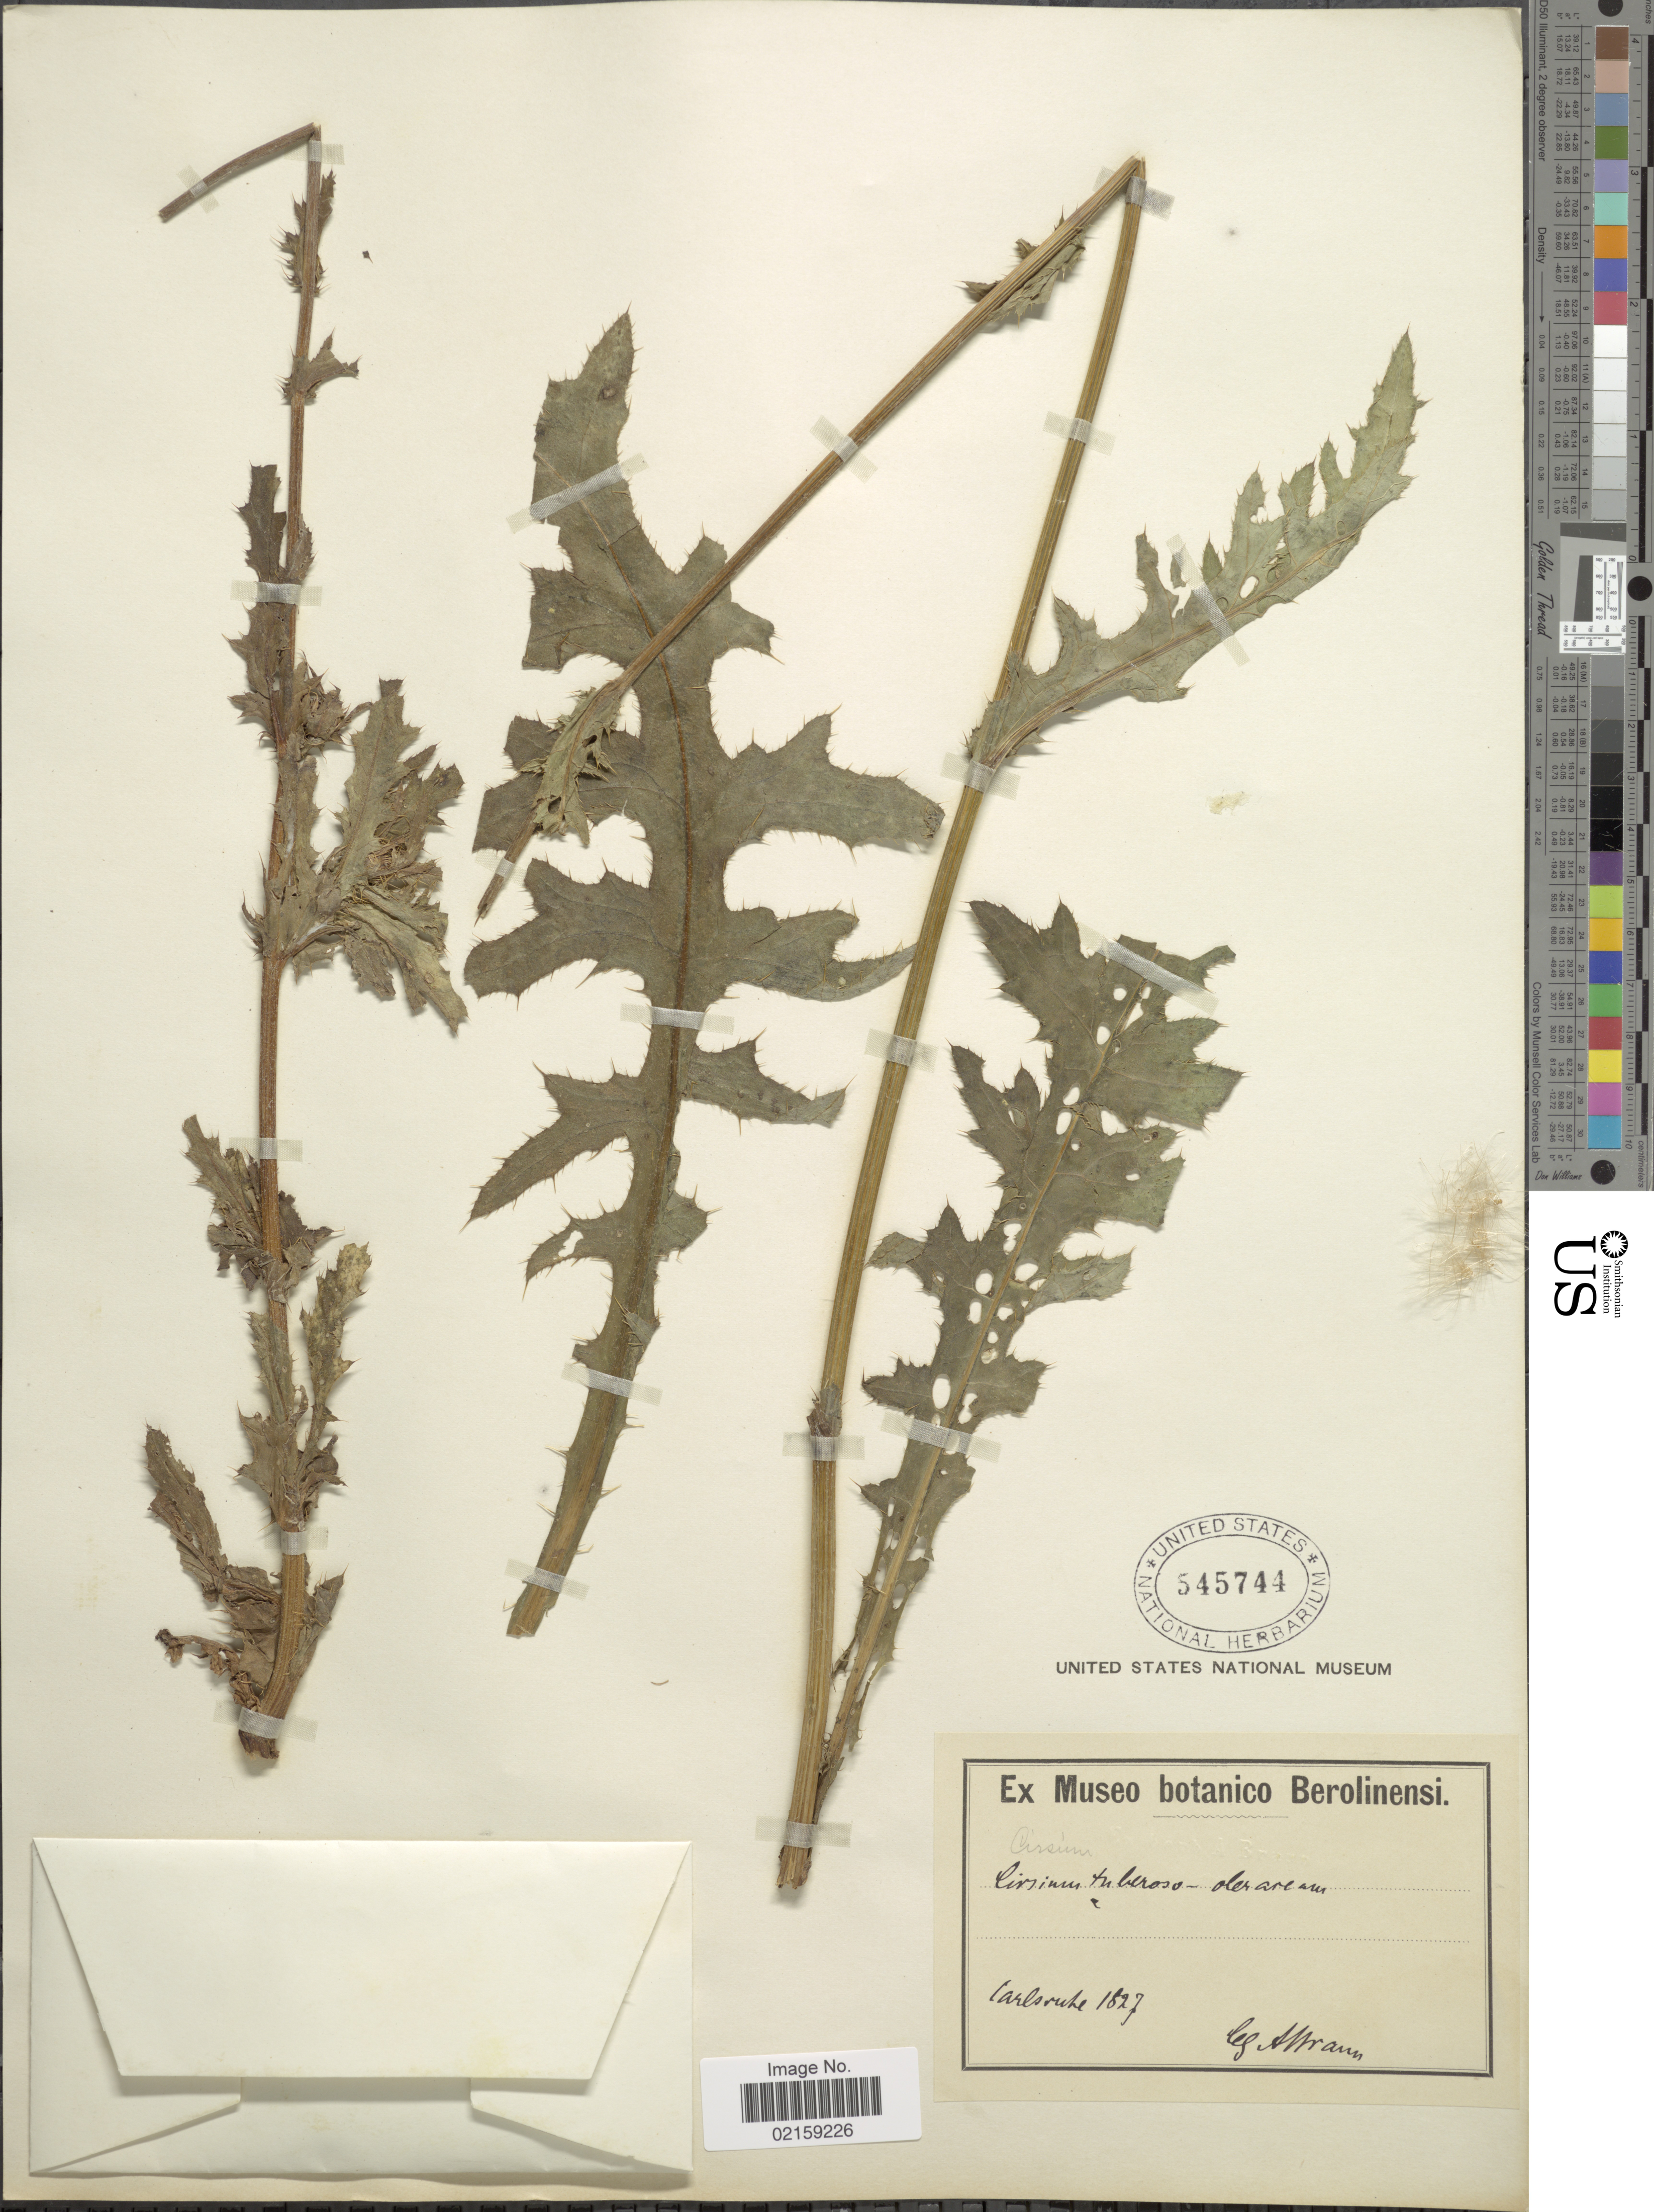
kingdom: Plantae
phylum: Tracheophyta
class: Magnoliopsida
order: Asterales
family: Asteraceae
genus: Cirsium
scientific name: Cirsium tuberosum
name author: (L.) All.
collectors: A. Braun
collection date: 1827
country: Germany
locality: Carlsruhe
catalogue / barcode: US 545744